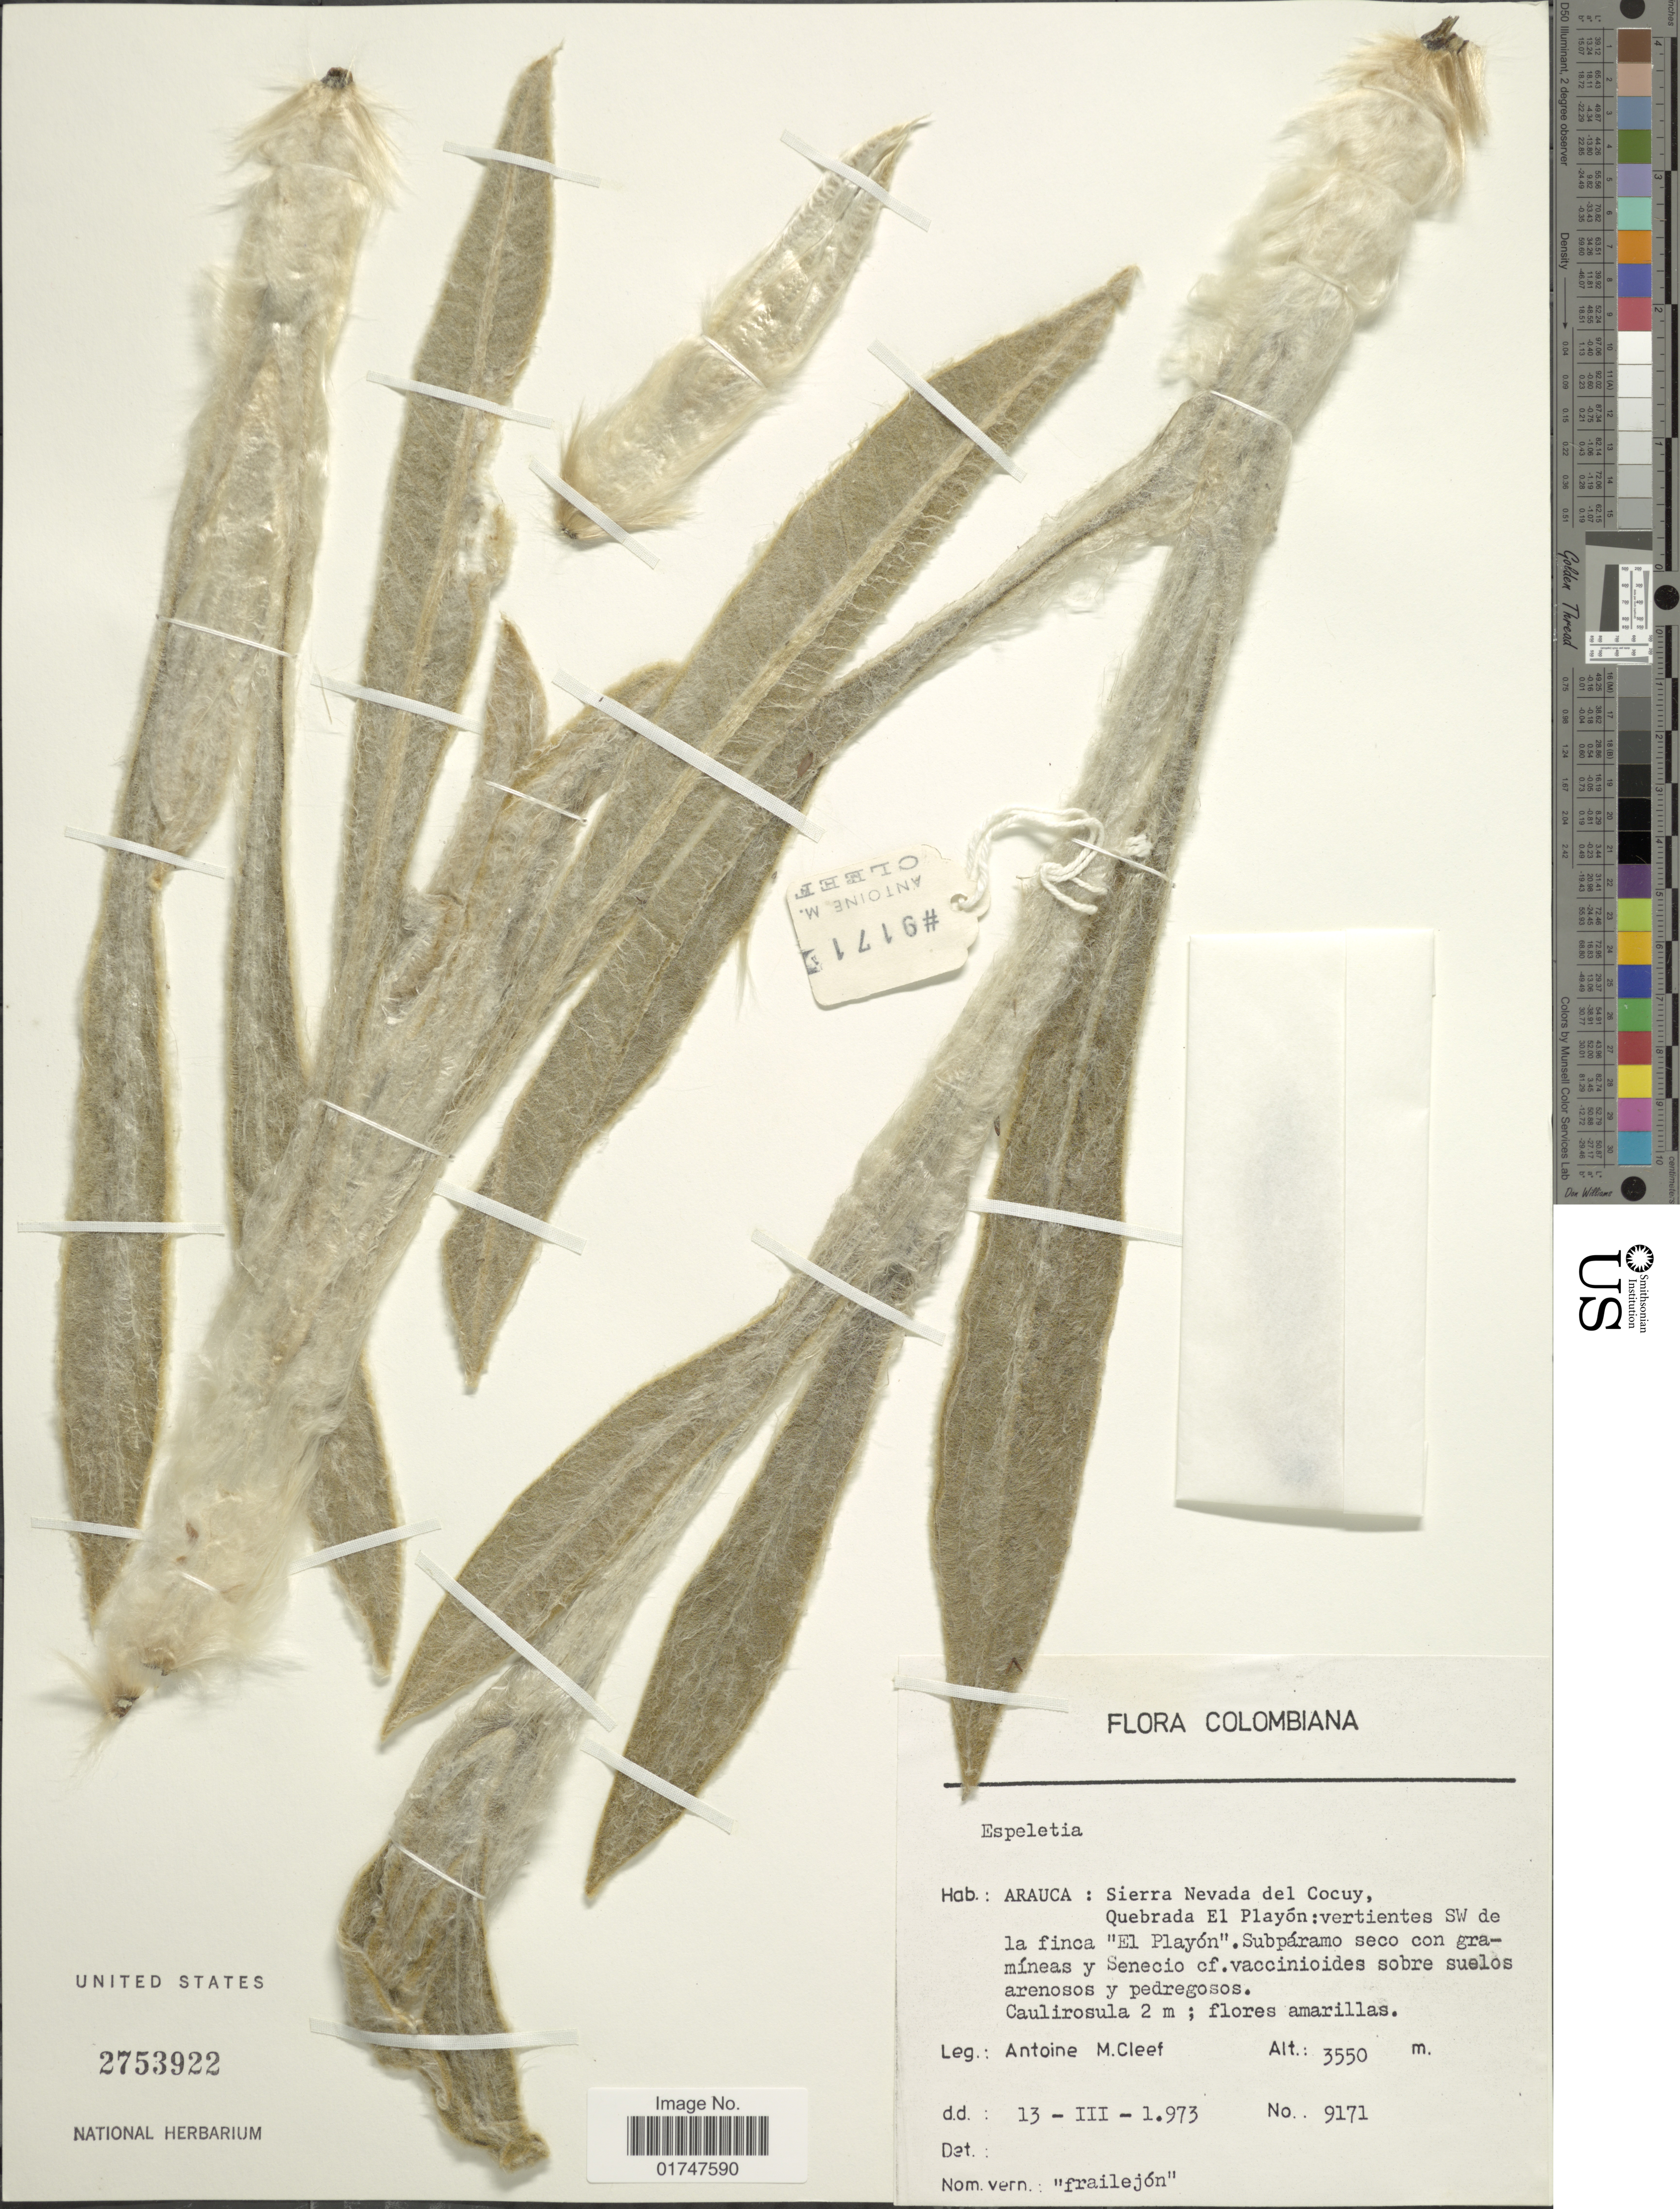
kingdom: Plantae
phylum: Tracheophyta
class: Magnoliopsida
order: Asterales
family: Asteraceae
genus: Espeletia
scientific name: Espeletia curialensis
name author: Cuatrec.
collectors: A. M. Cleef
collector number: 9171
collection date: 1973-03-13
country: Colombia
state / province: Arauca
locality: Sierra Nevada del Cocuy, Quebrada El Playón;vertientes SW de la finca "El Playón".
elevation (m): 3550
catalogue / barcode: US 2753922